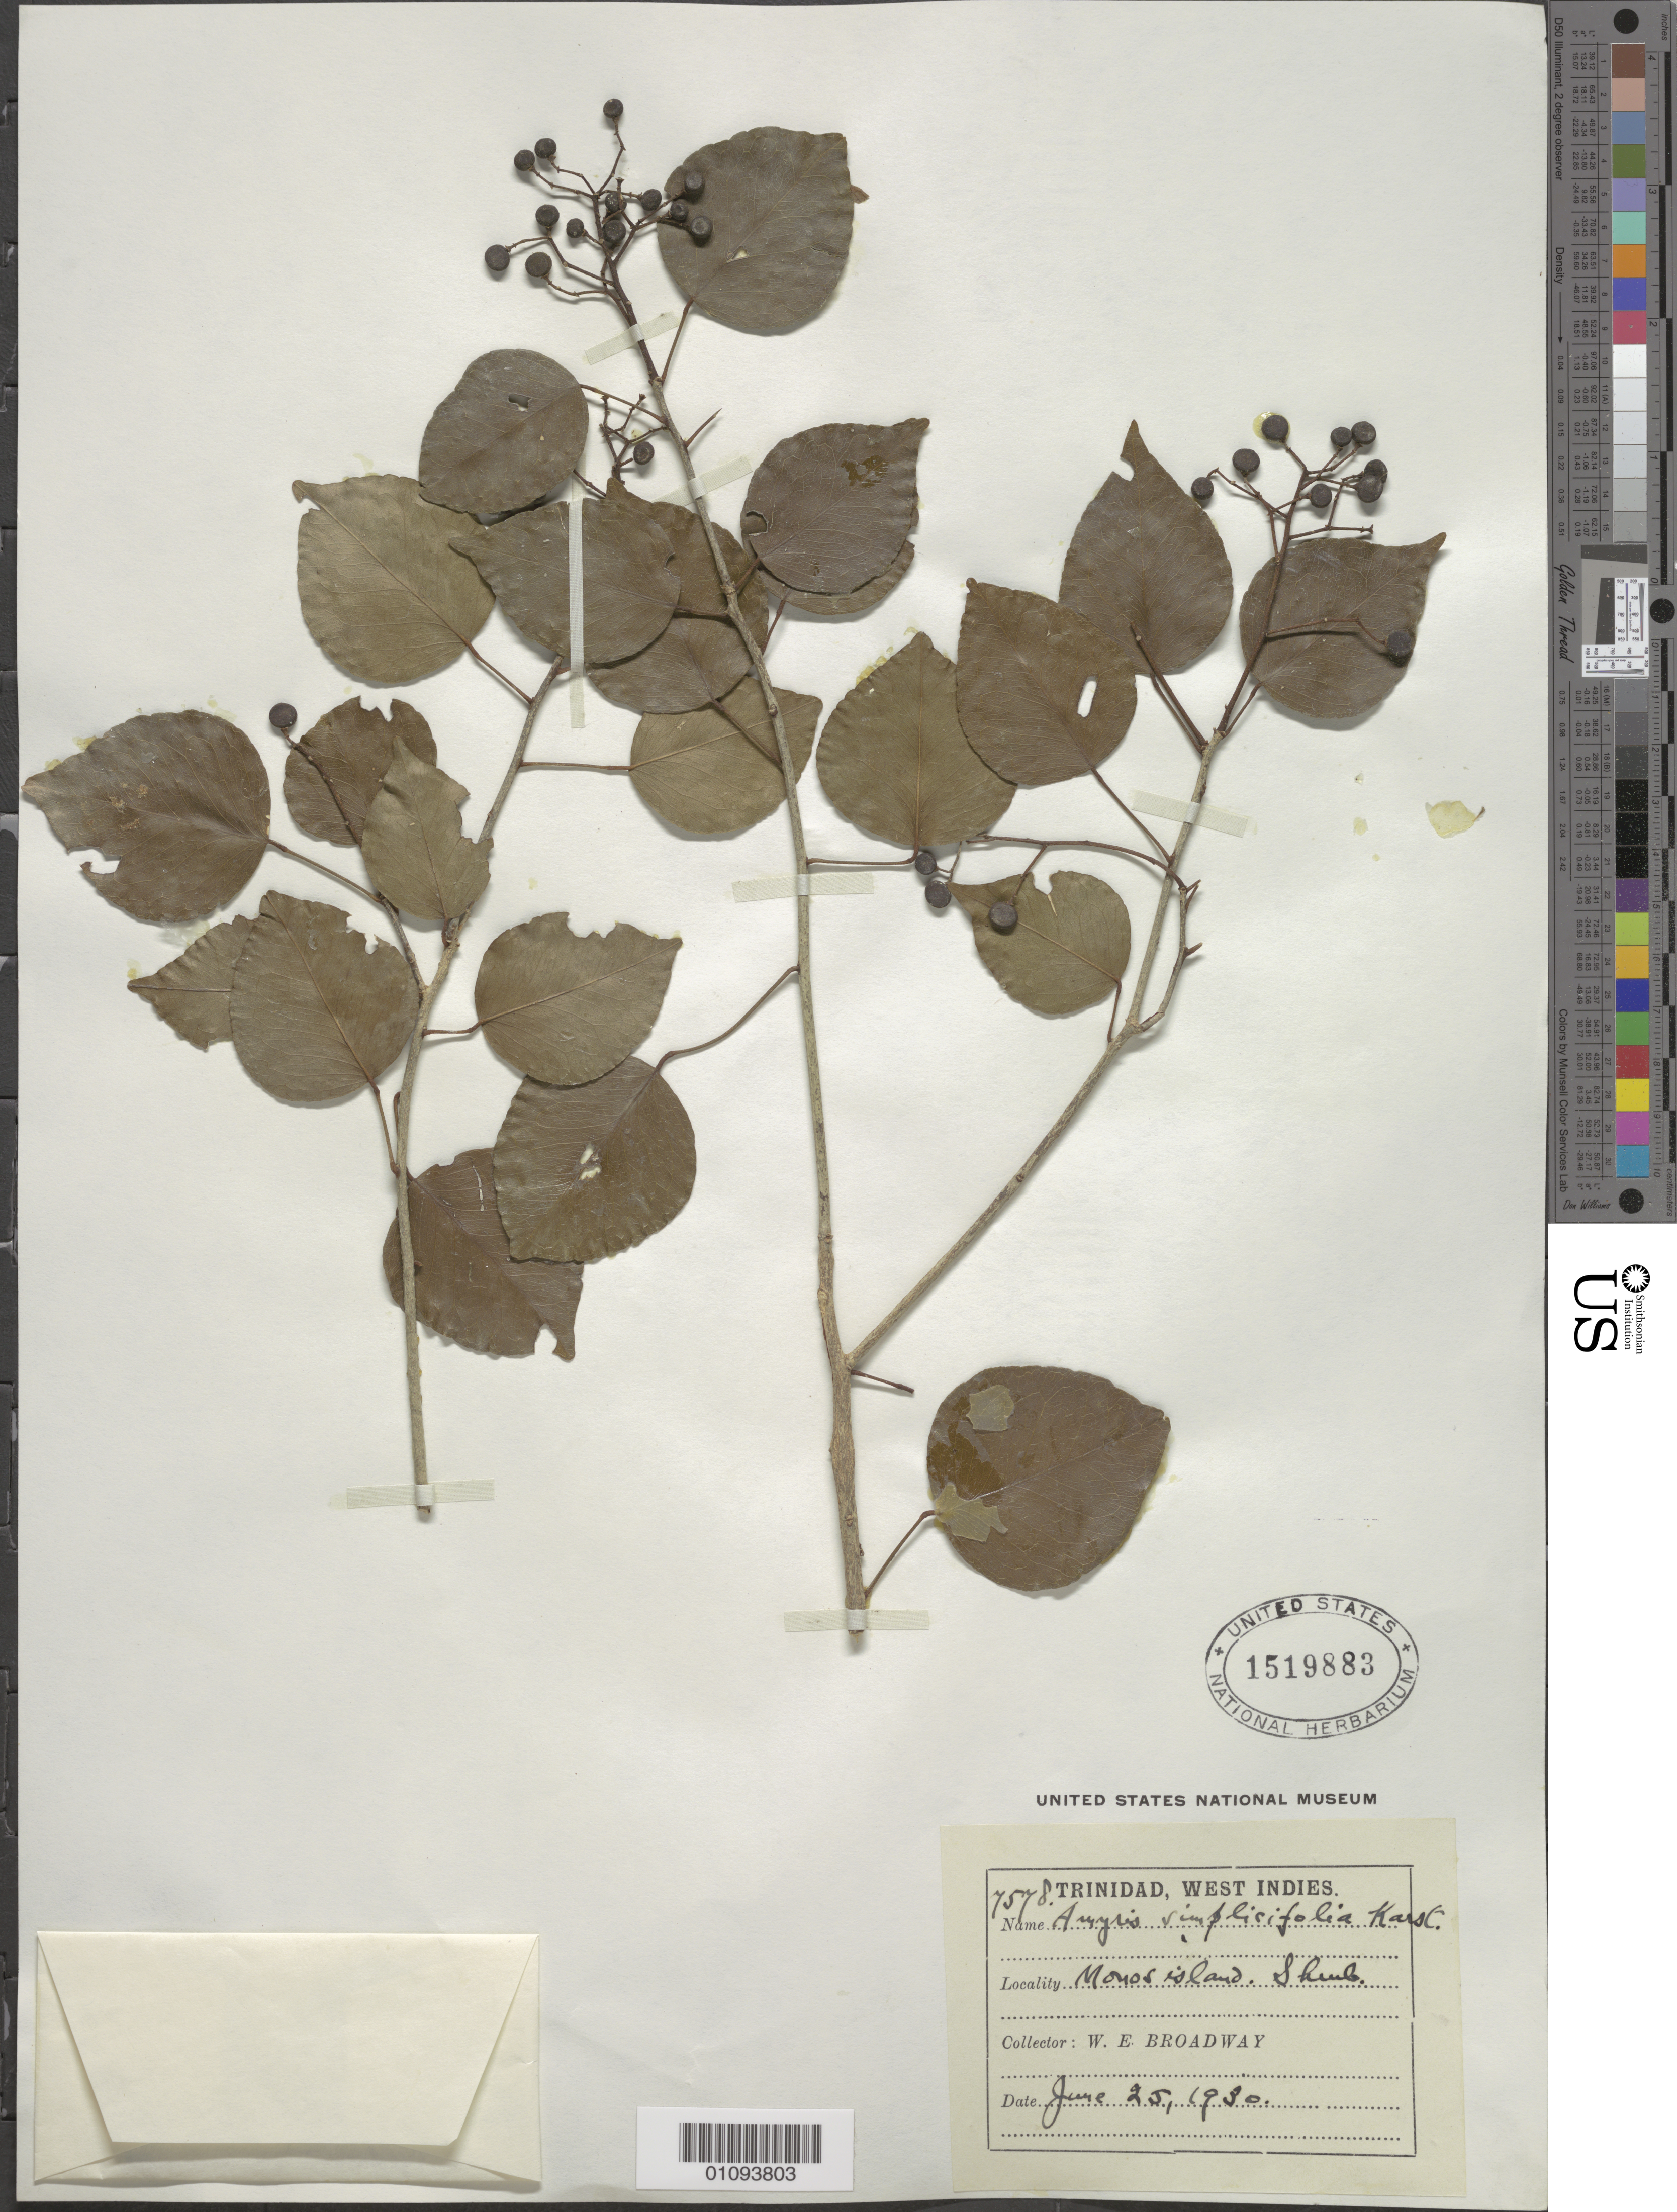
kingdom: Plantae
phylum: Tracheophyta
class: Magnoliopsida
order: Sapindales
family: Rutaceae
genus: Amyris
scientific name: Amyris ignea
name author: Steyerm.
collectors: W. E. Broadway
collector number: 7578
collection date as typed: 25 Jun 1930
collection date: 1930-06-25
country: Trinidad and Tobago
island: Trinidad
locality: Monos Island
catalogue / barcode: US 1519883